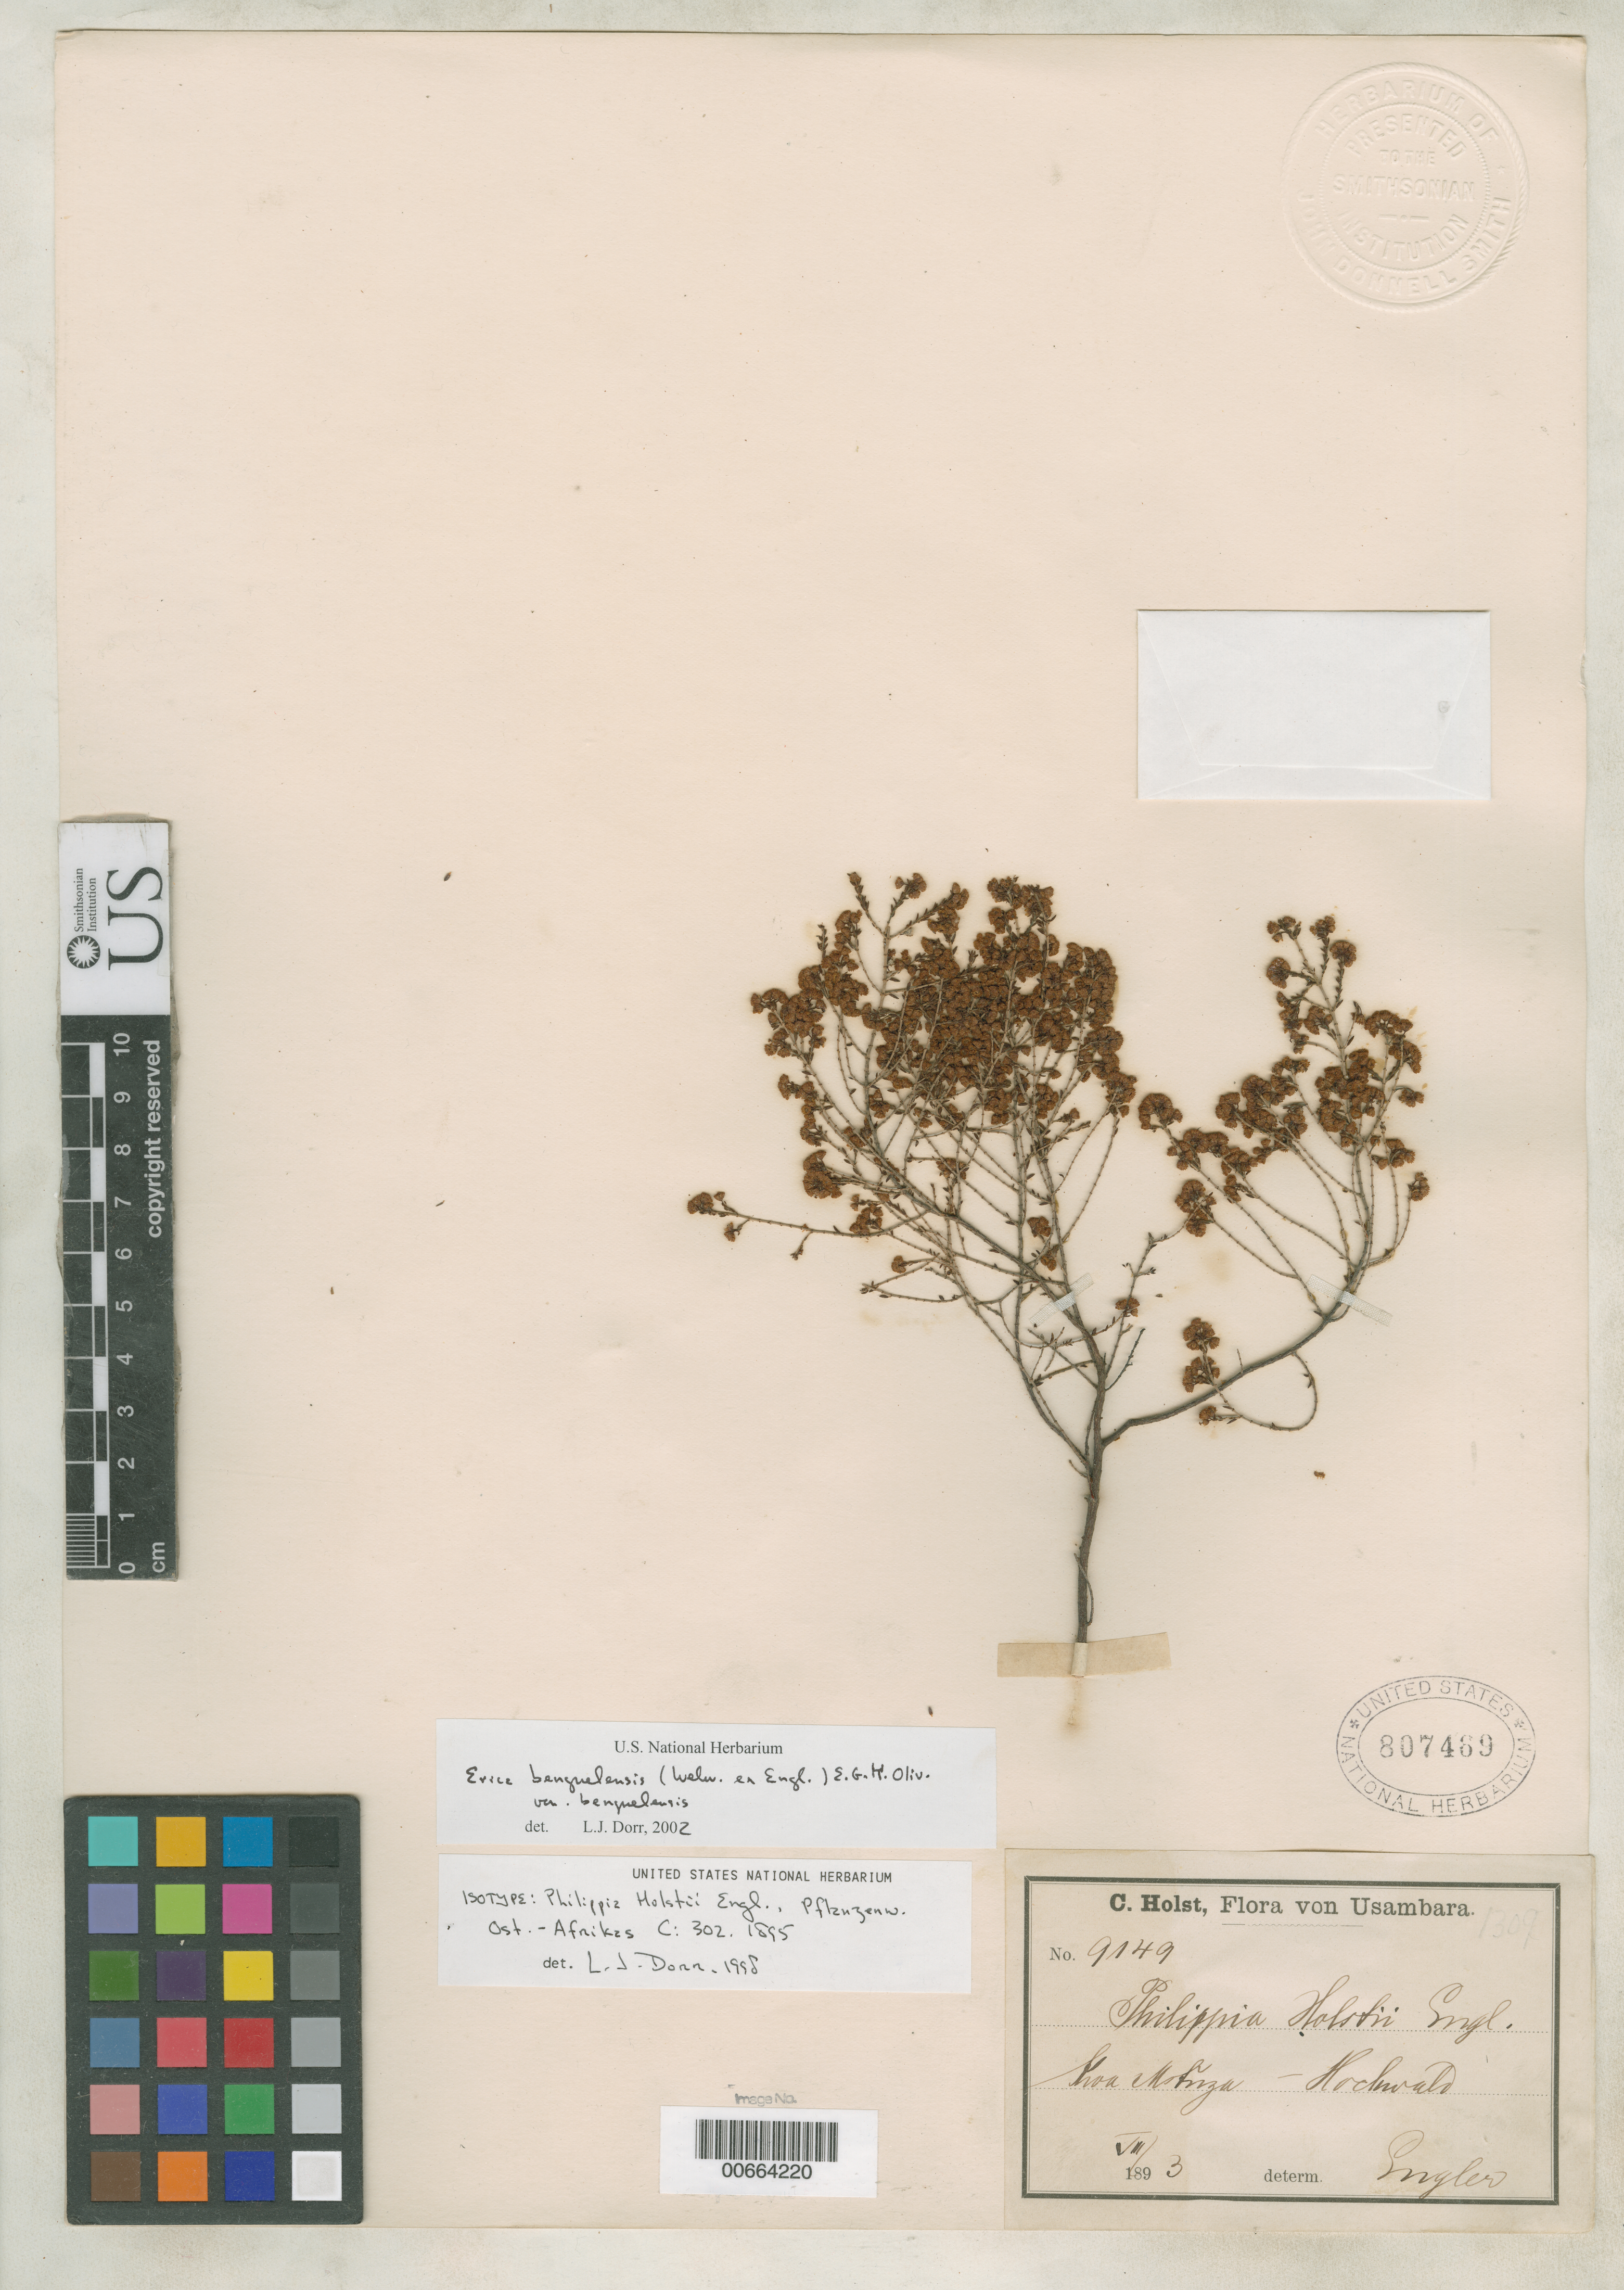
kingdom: Plantae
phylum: Tracheophyta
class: Magnoliopsida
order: Ericales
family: Ericaceae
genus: Philippia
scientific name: Philippia holstii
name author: Engl.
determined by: Dorr, L. J., (BOT), Smithsonian Institution - National Museum of Natural History (UNITED STATES)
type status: Isotype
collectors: C. H. Holst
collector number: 9149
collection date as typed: Aug 1893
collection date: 1893-08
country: Tanzania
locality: Usambara, Hochwald, Kwa Mshusa.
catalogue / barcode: US 807489